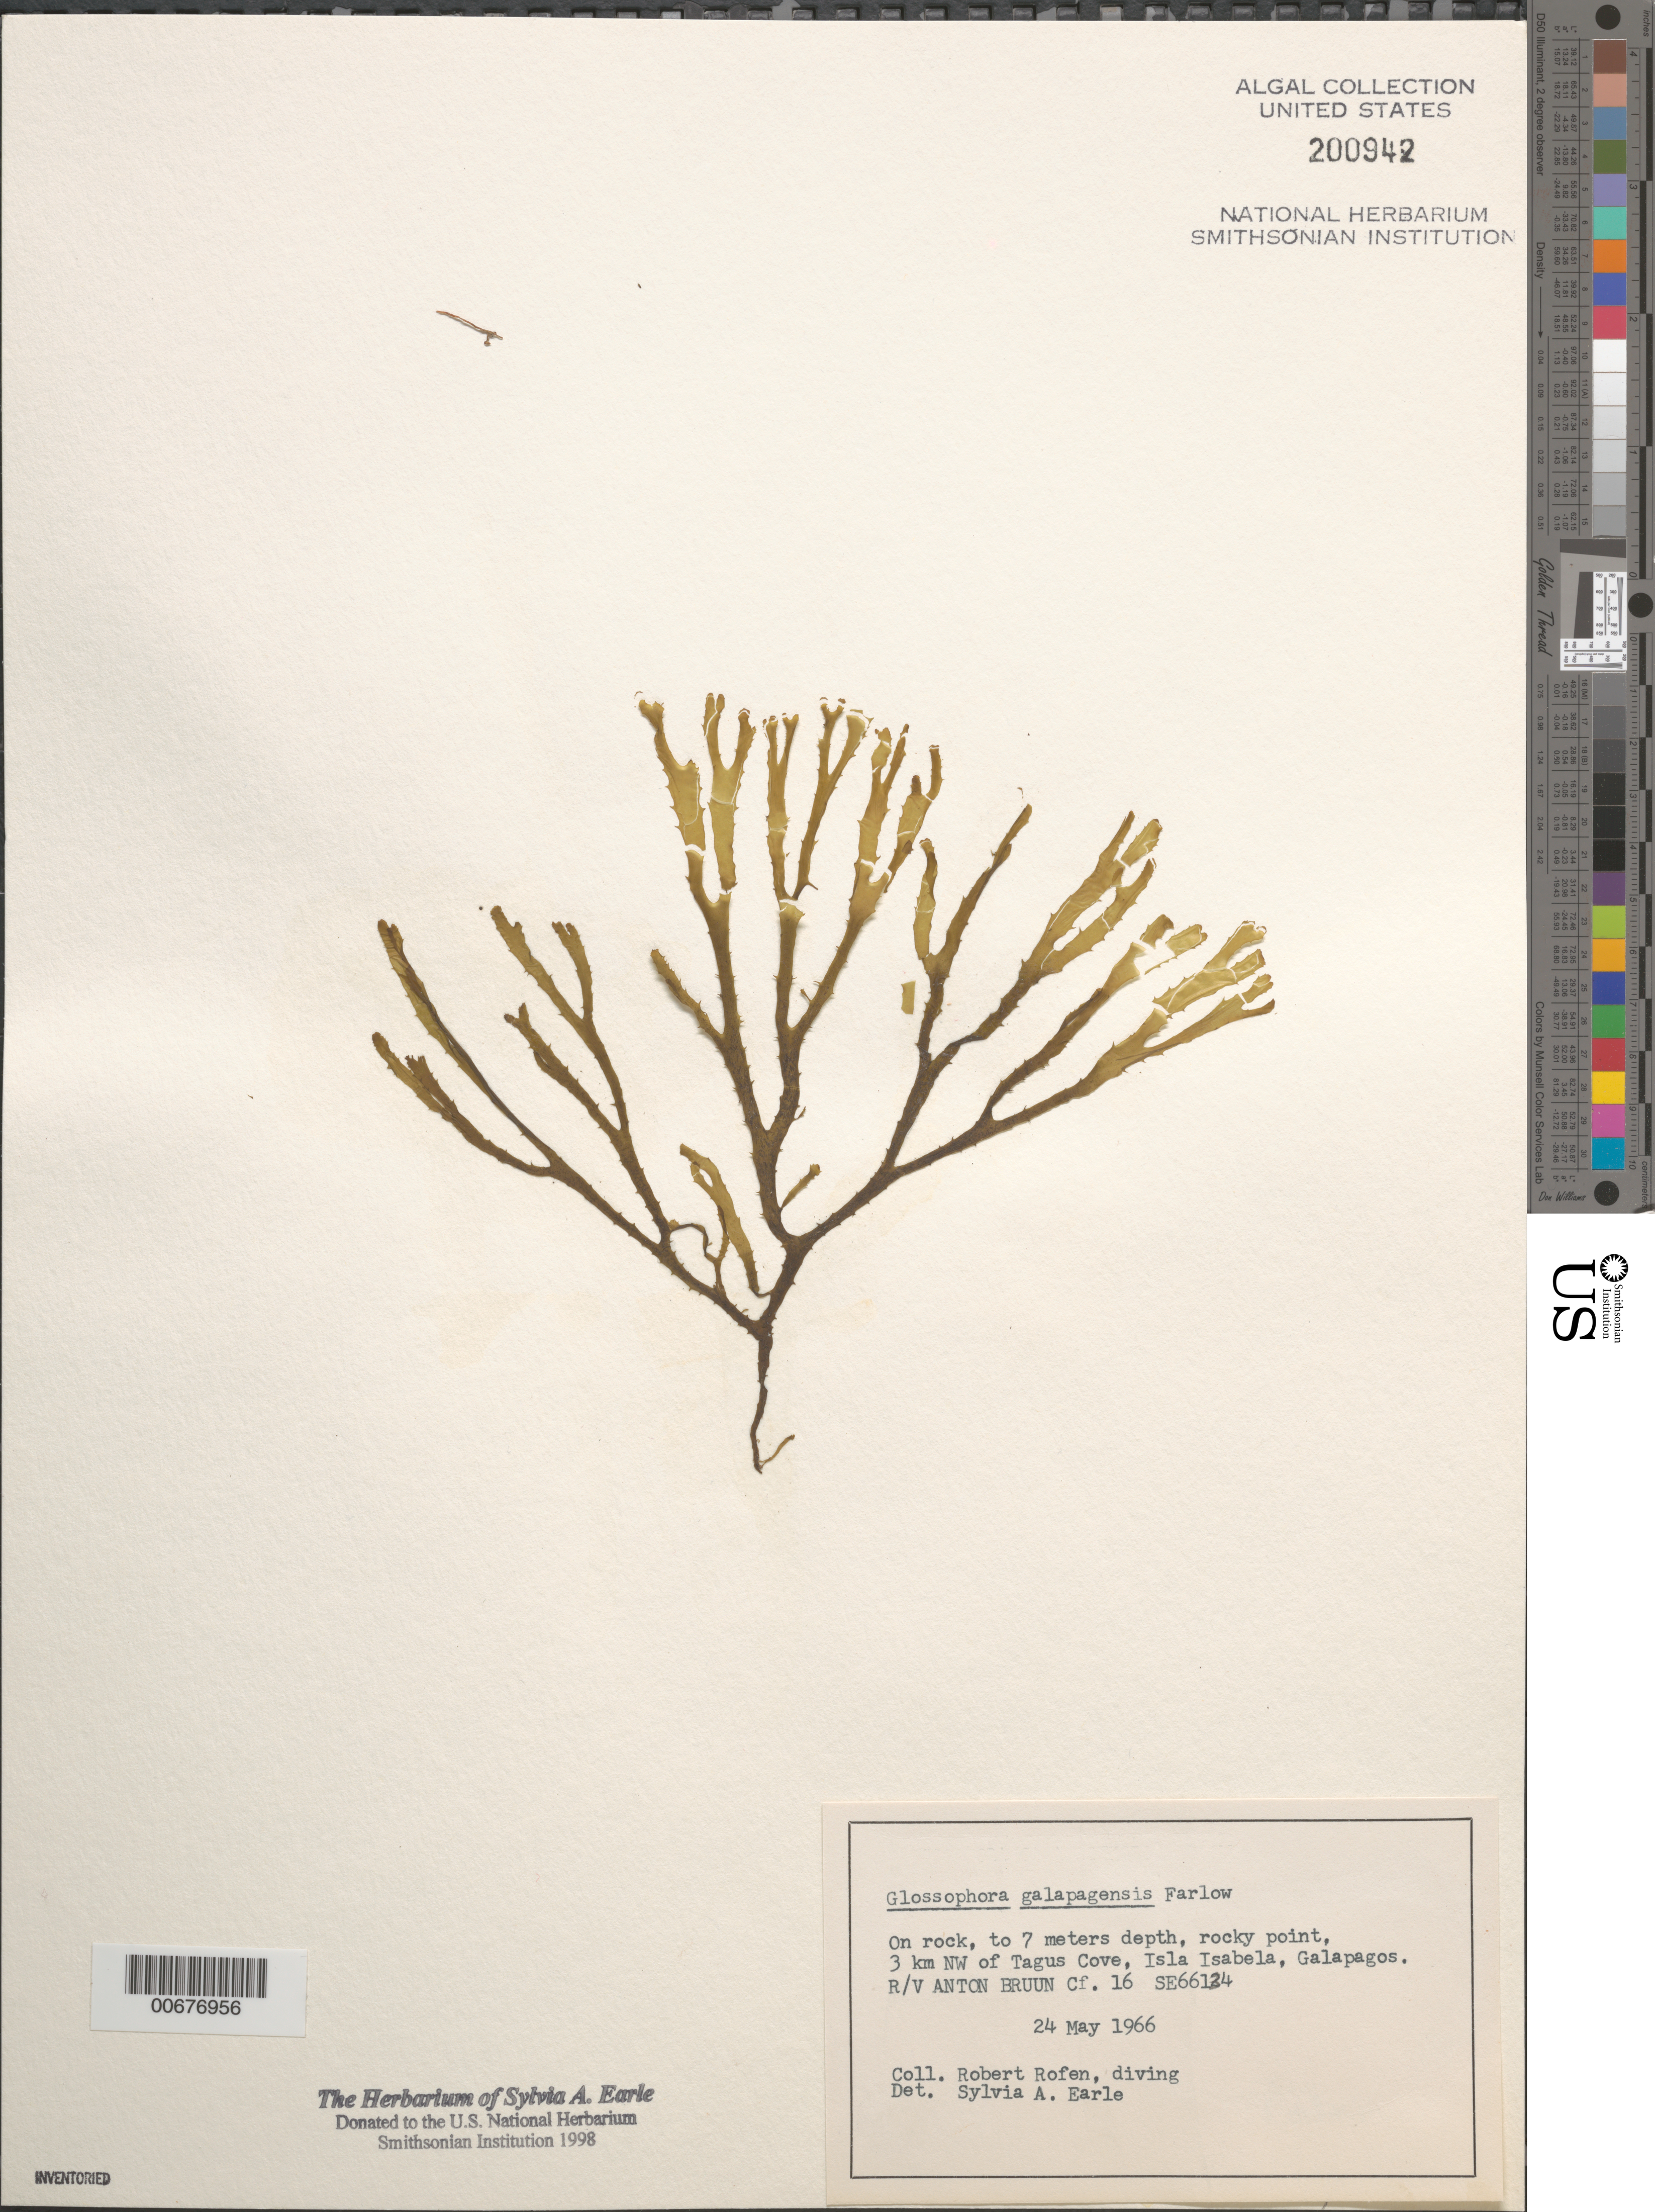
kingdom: Chromista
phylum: Ochrophyta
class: Phaeophyceae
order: Dictyotales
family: Dictyotaceae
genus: Dictyota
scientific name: Dictyota galapagensis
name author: (Farl.) De Clerck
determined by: Algae name updating Project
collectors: R. Rofen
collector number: SE 66134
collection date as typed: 24 May 1966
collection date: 1966-05-24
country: Ecuador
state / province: Colón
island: Isabela [Albemarle]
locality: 3 km NW of Tagus Cove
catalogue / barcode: US 200942